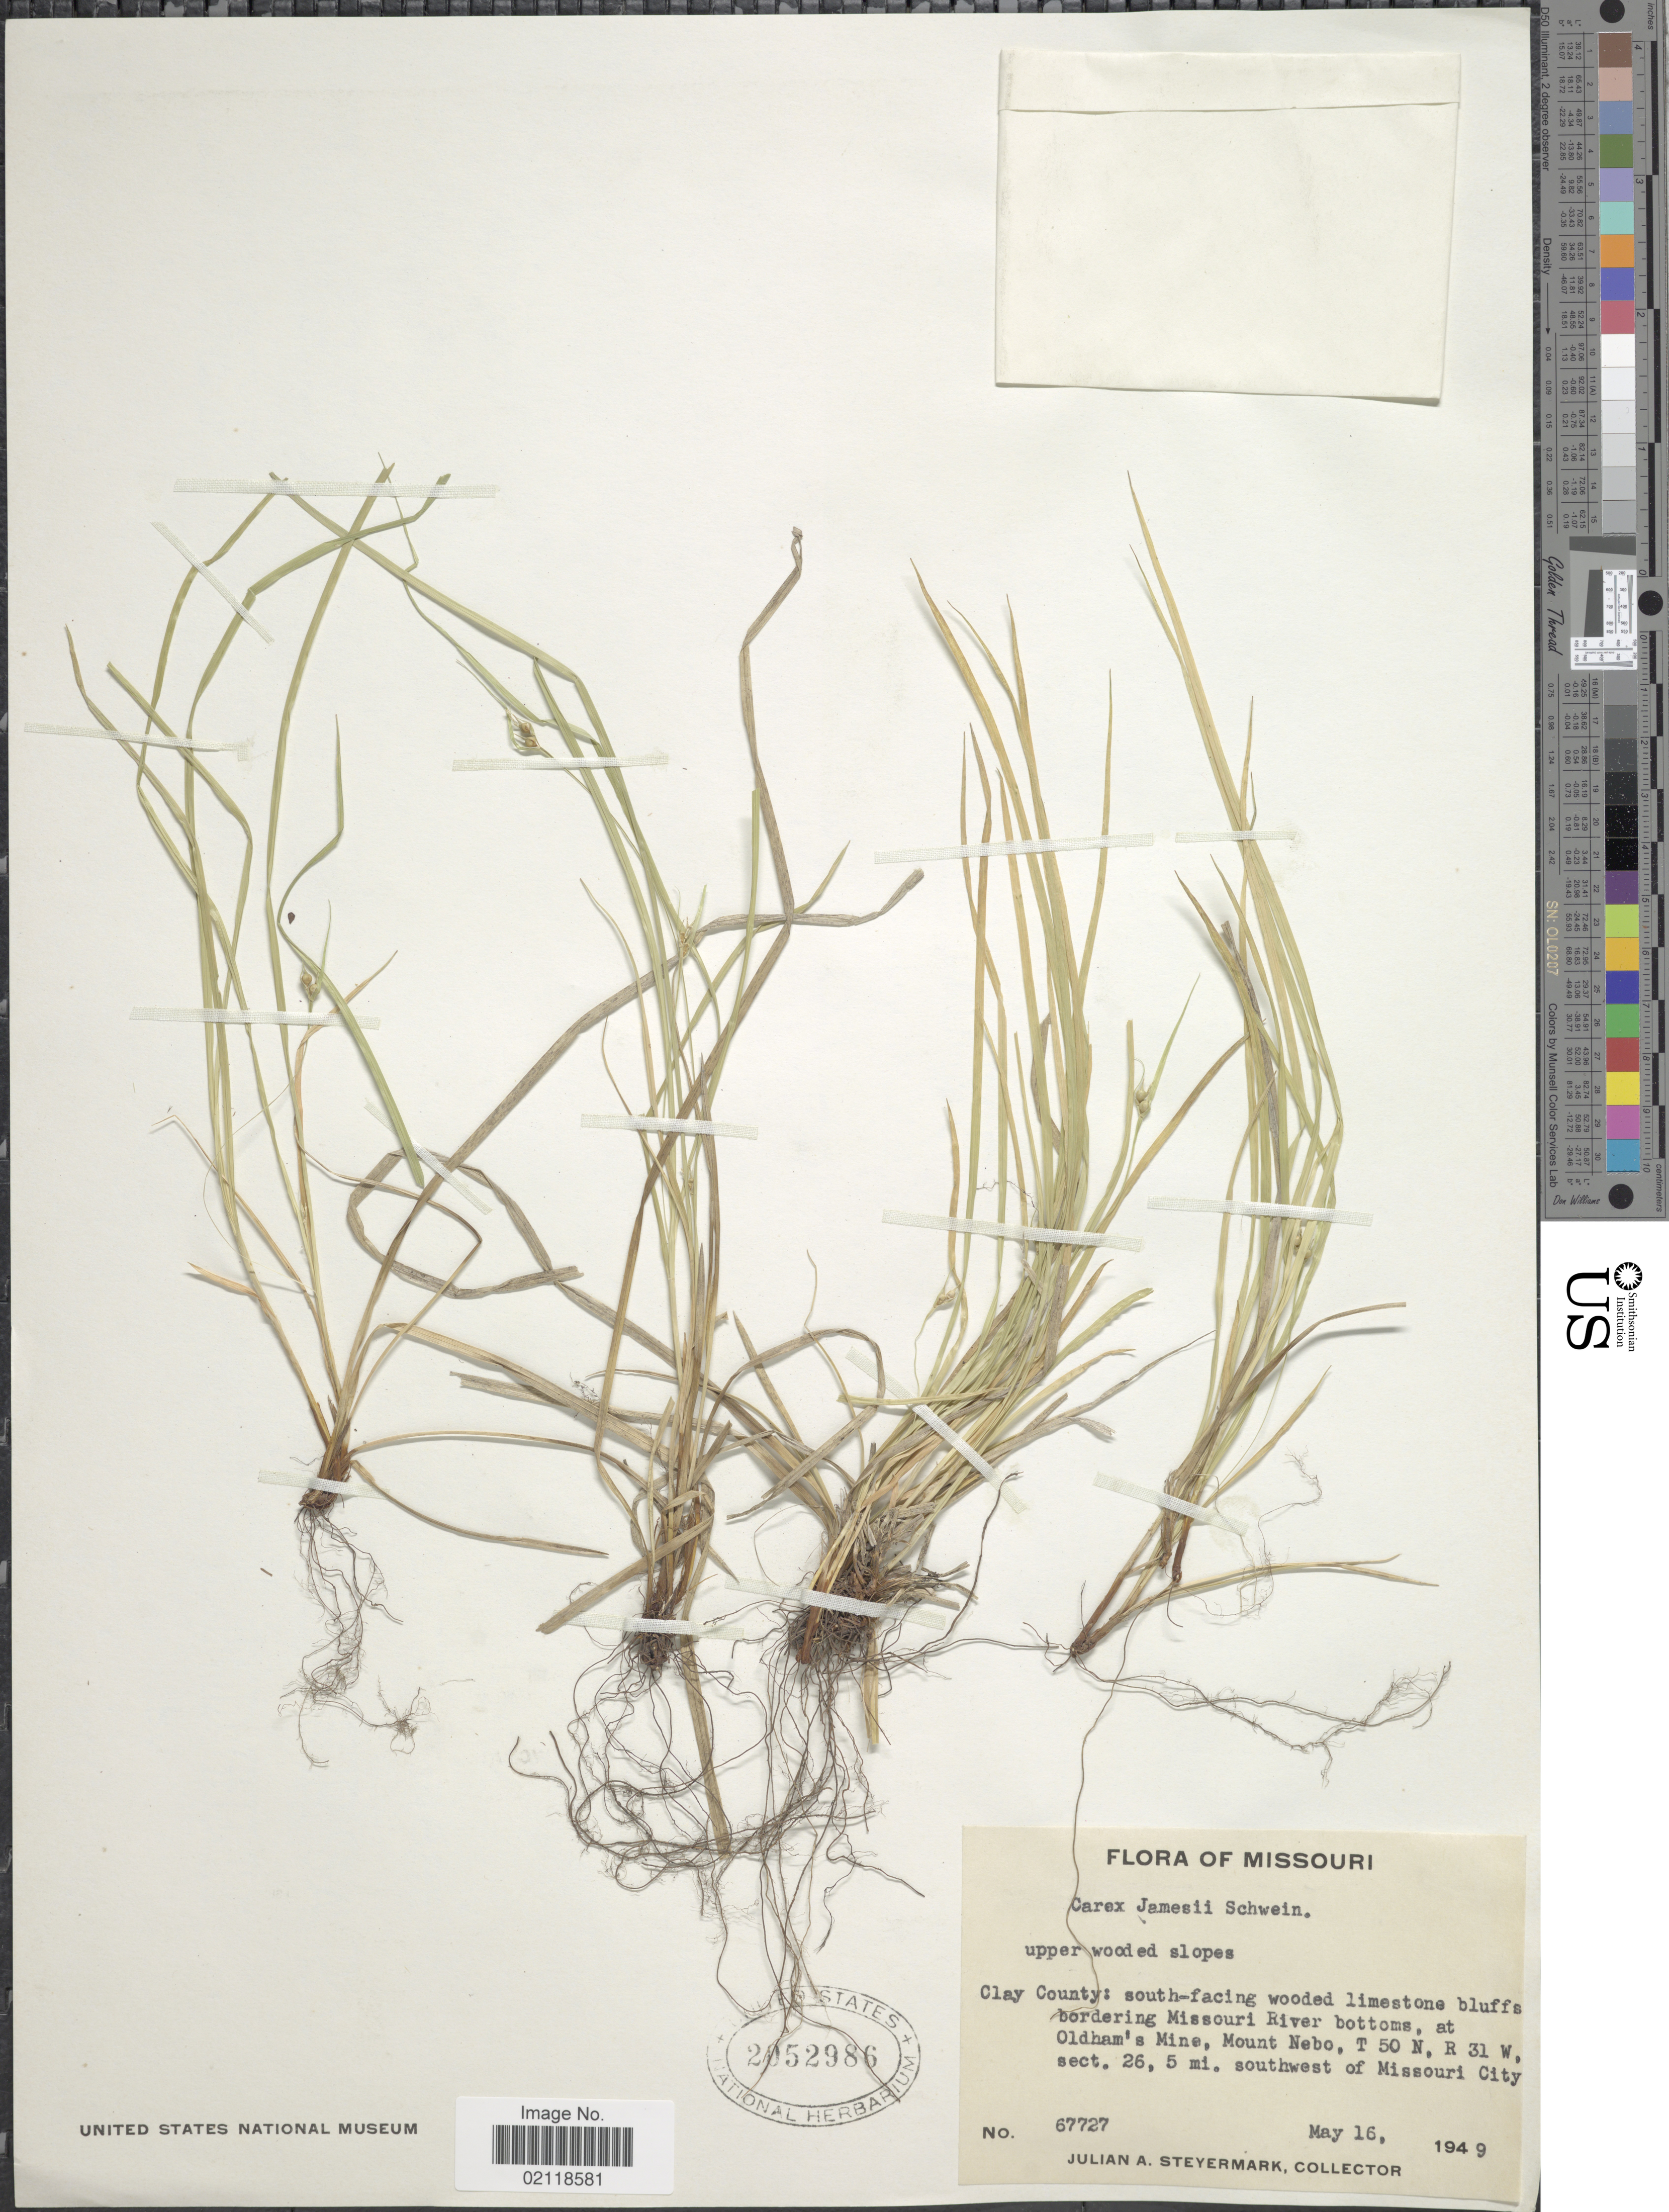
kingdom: Plantae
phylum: Tracheophyta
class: Liliopsida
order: Poales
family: Cyperaceae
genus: Carex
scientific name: Carex jamesii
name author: Schwein.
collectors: Standley, Paul Carpenter, Steyermark, Julian Alfred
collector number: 67727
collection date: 1949-05-16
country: United States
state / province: Missouri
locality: Upper wooded slopes, Clay County: south-facing wooded limestone bluffs bordering Missouri River bottoms, at Oldham's Mine, Mount Nebo, T 50 N, R 31 W, sect. 26, 5 mi. southwest of Missouri City.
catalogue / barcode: US 2052986